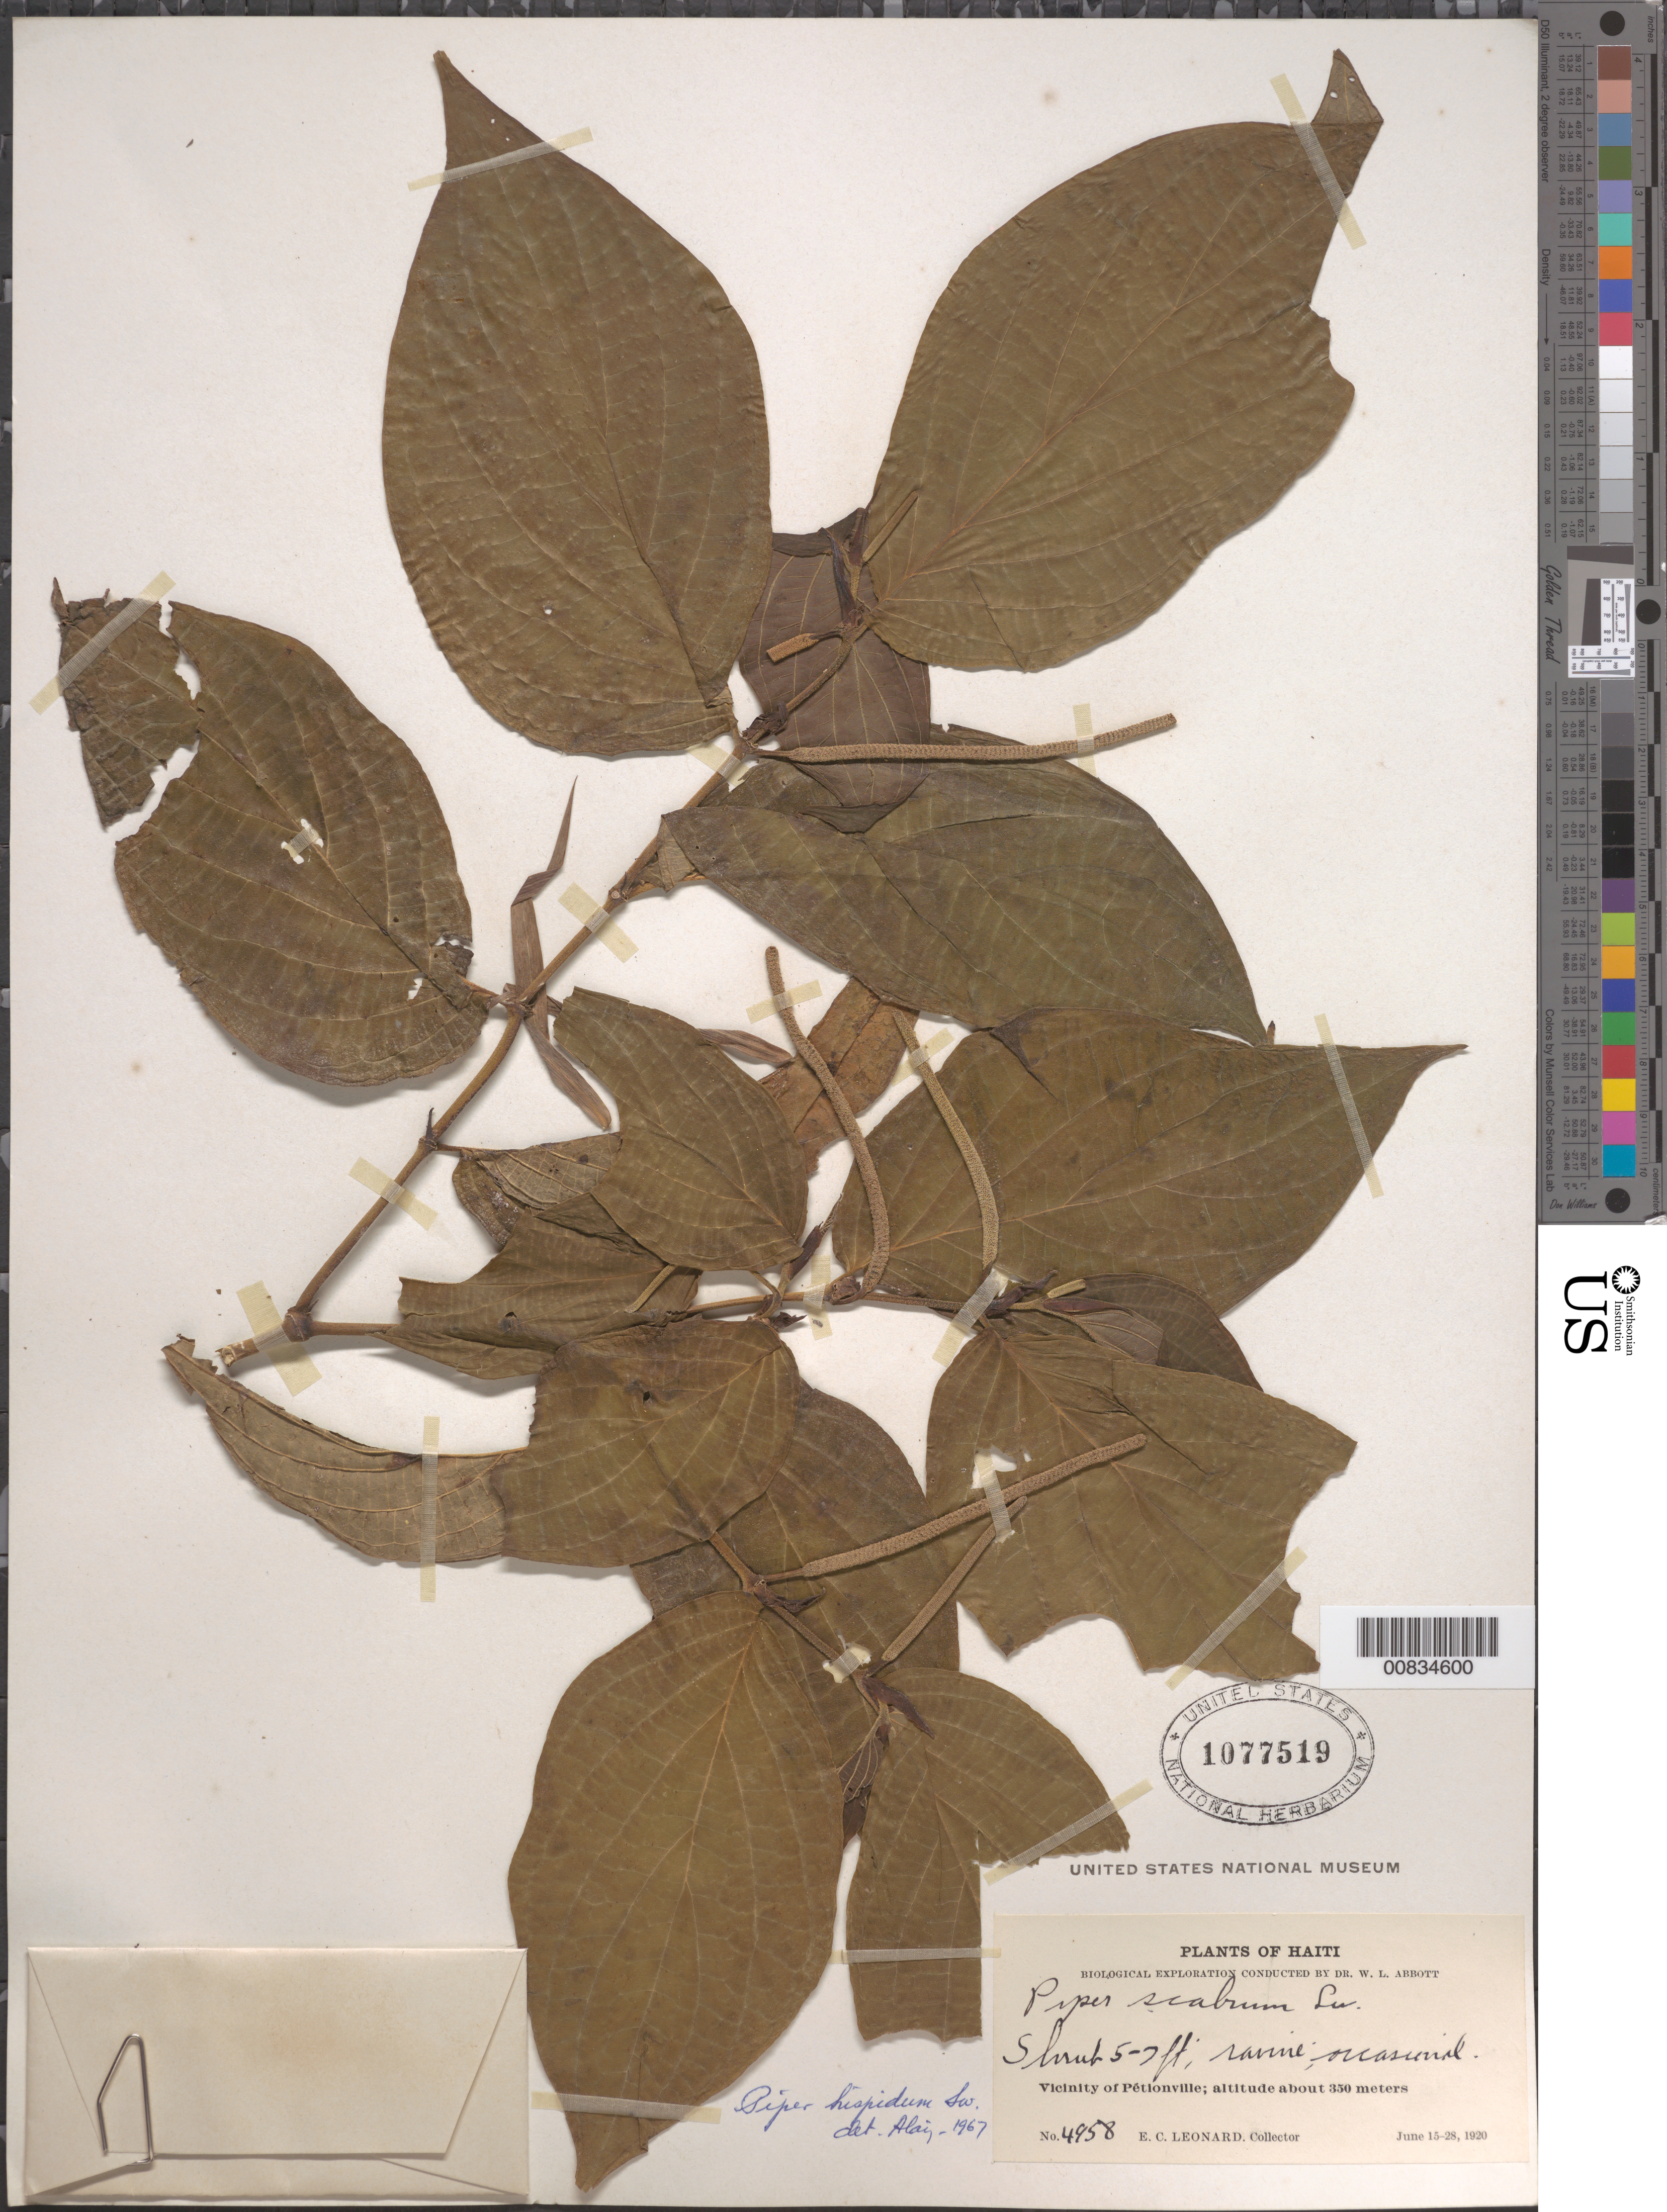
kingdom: Plantae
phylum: Tracheophyta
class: Magnoliopsida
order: Piperales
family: Piperaceae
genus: Piper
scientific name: Piper hispidum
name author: Sw.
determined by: Liogier, Alain H.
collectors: E. C. Leonard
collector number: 4958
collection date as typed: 15 Jun 1920 to 28 Jun 1920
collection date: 1920-06-15/1920-06-28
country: Haiti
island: Hispaniola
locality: Vicinity of Pétionville.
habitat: Ravine.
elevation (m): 350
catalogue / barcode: US 1077519